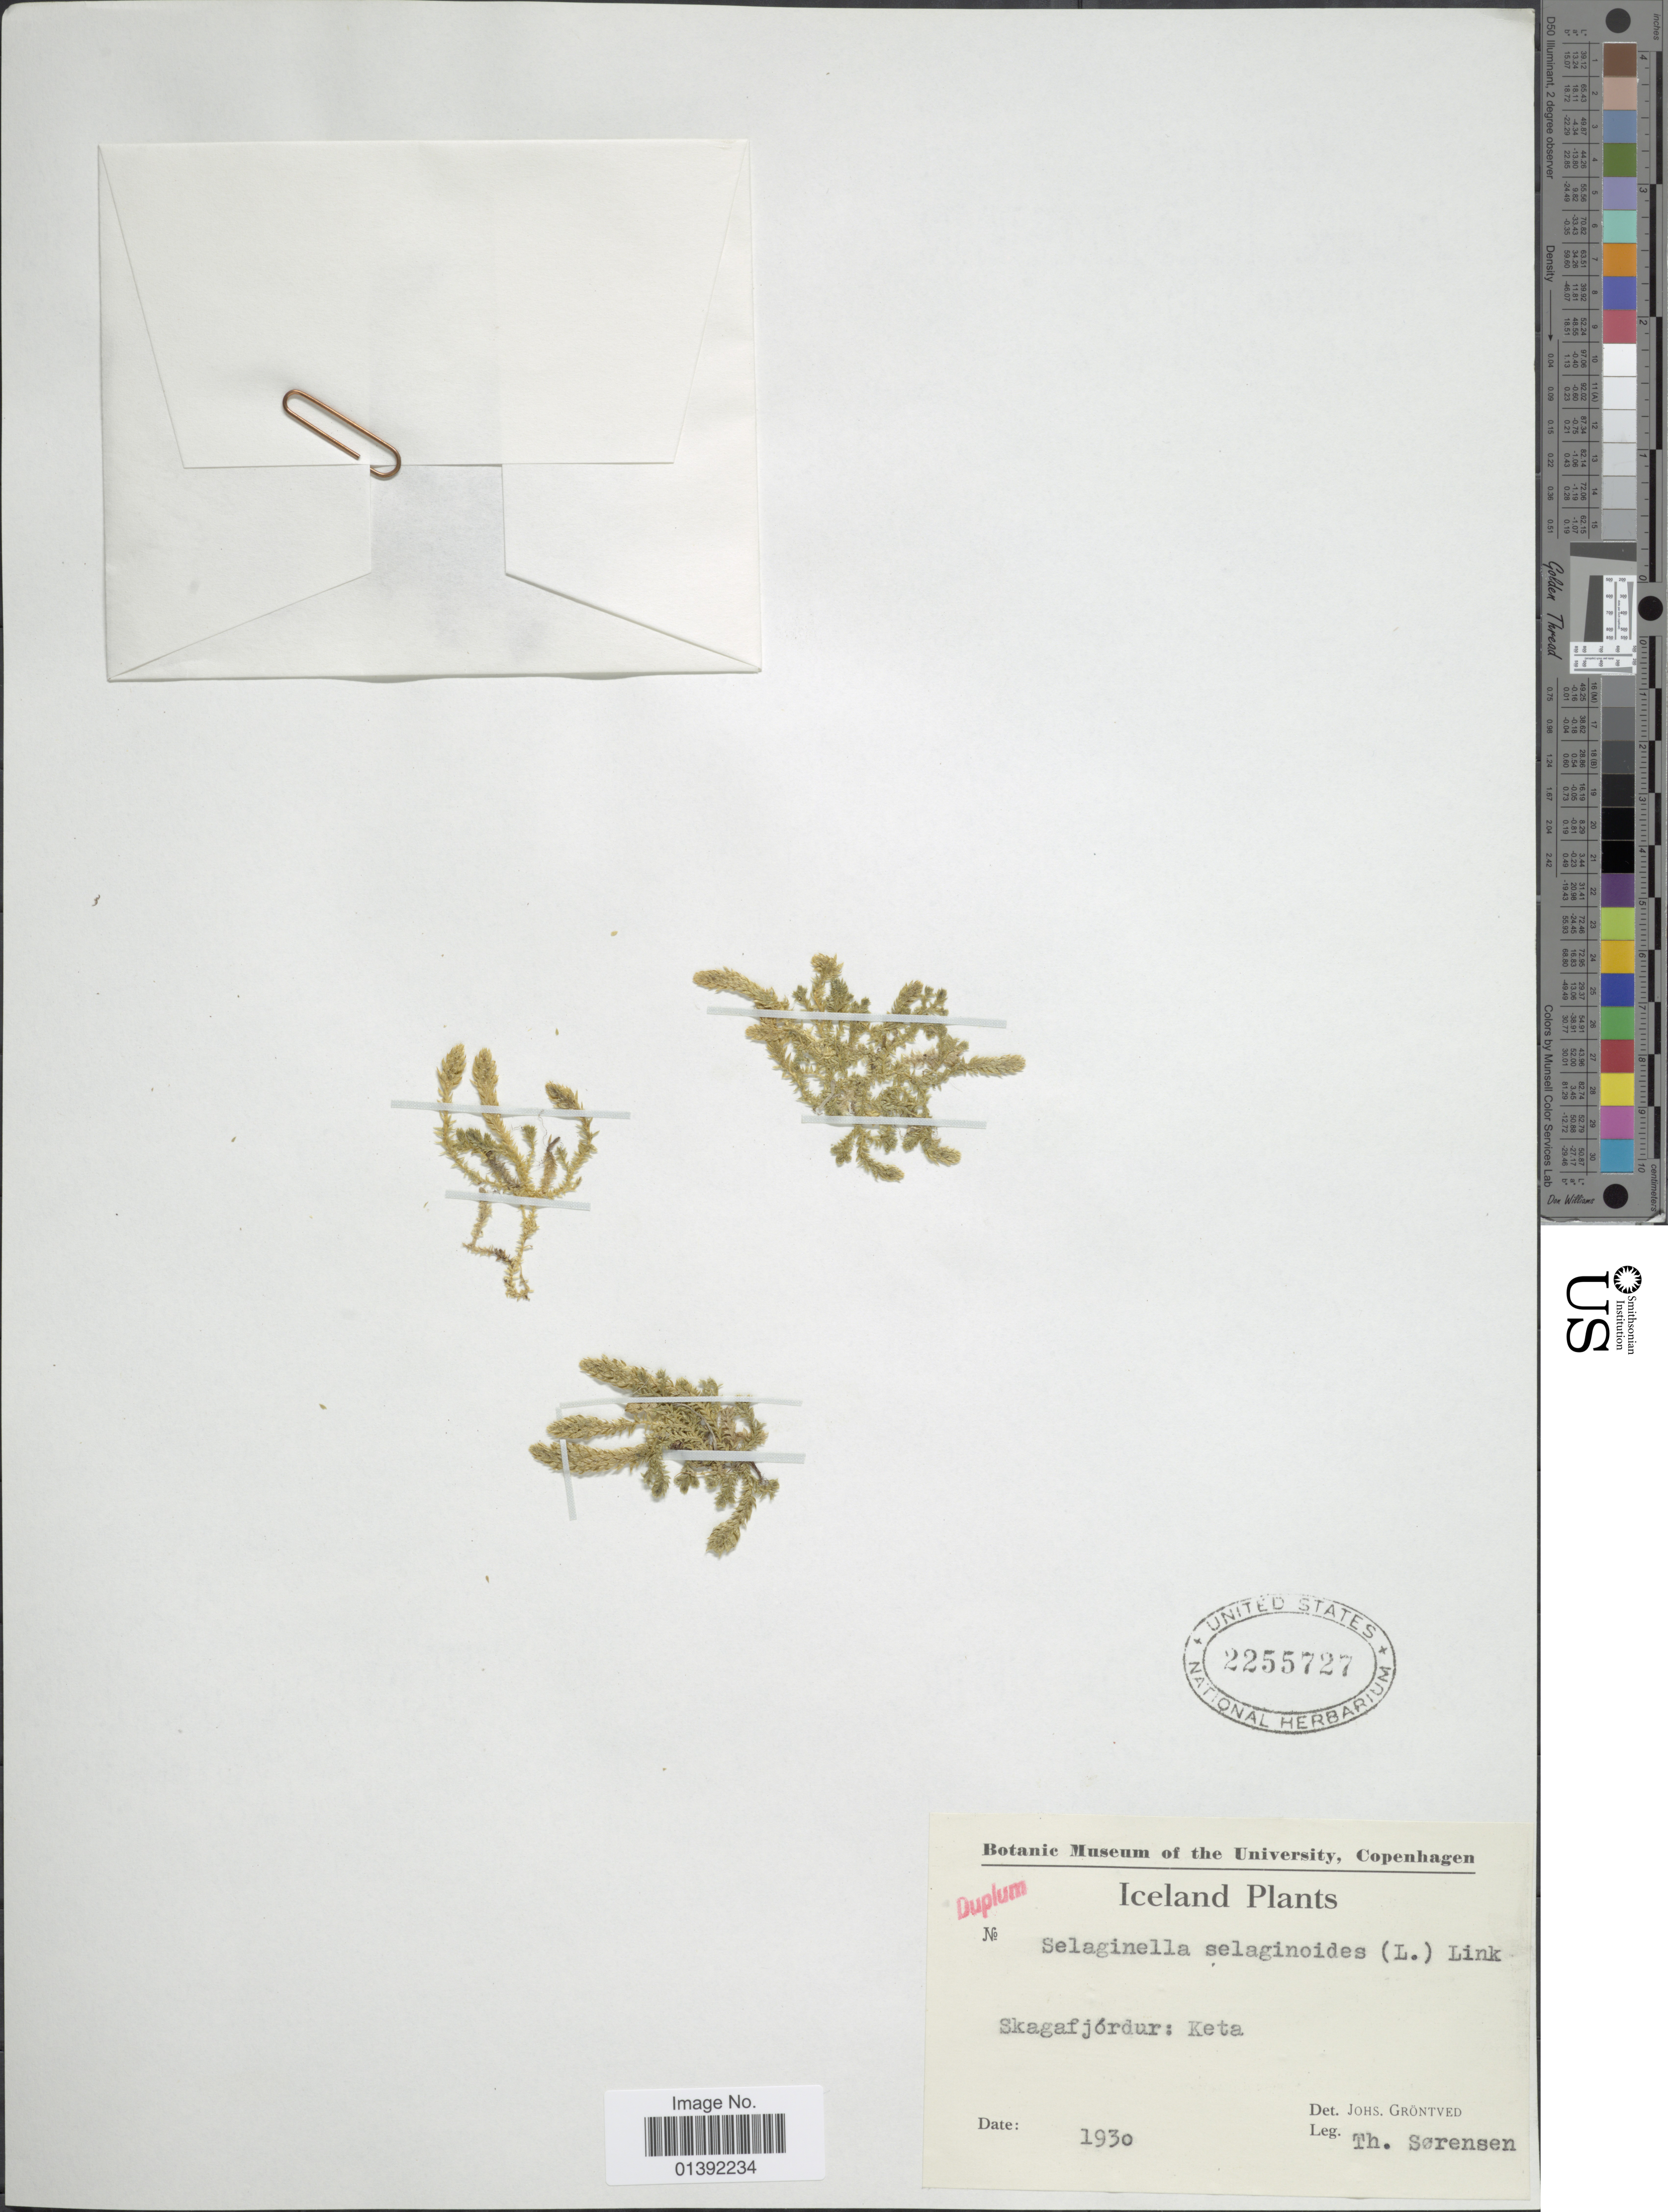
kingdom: Plantae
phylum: Tracheophyta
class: Lycopodiopsida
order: Selaginellales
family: Selaginellaceae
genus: Selaginella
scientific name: Selaginella selaginoides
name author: (L.) Link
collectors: T. Sorensen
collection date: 1930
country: Iceland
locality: Skagafjordur: Keta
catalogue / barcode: US 2255727